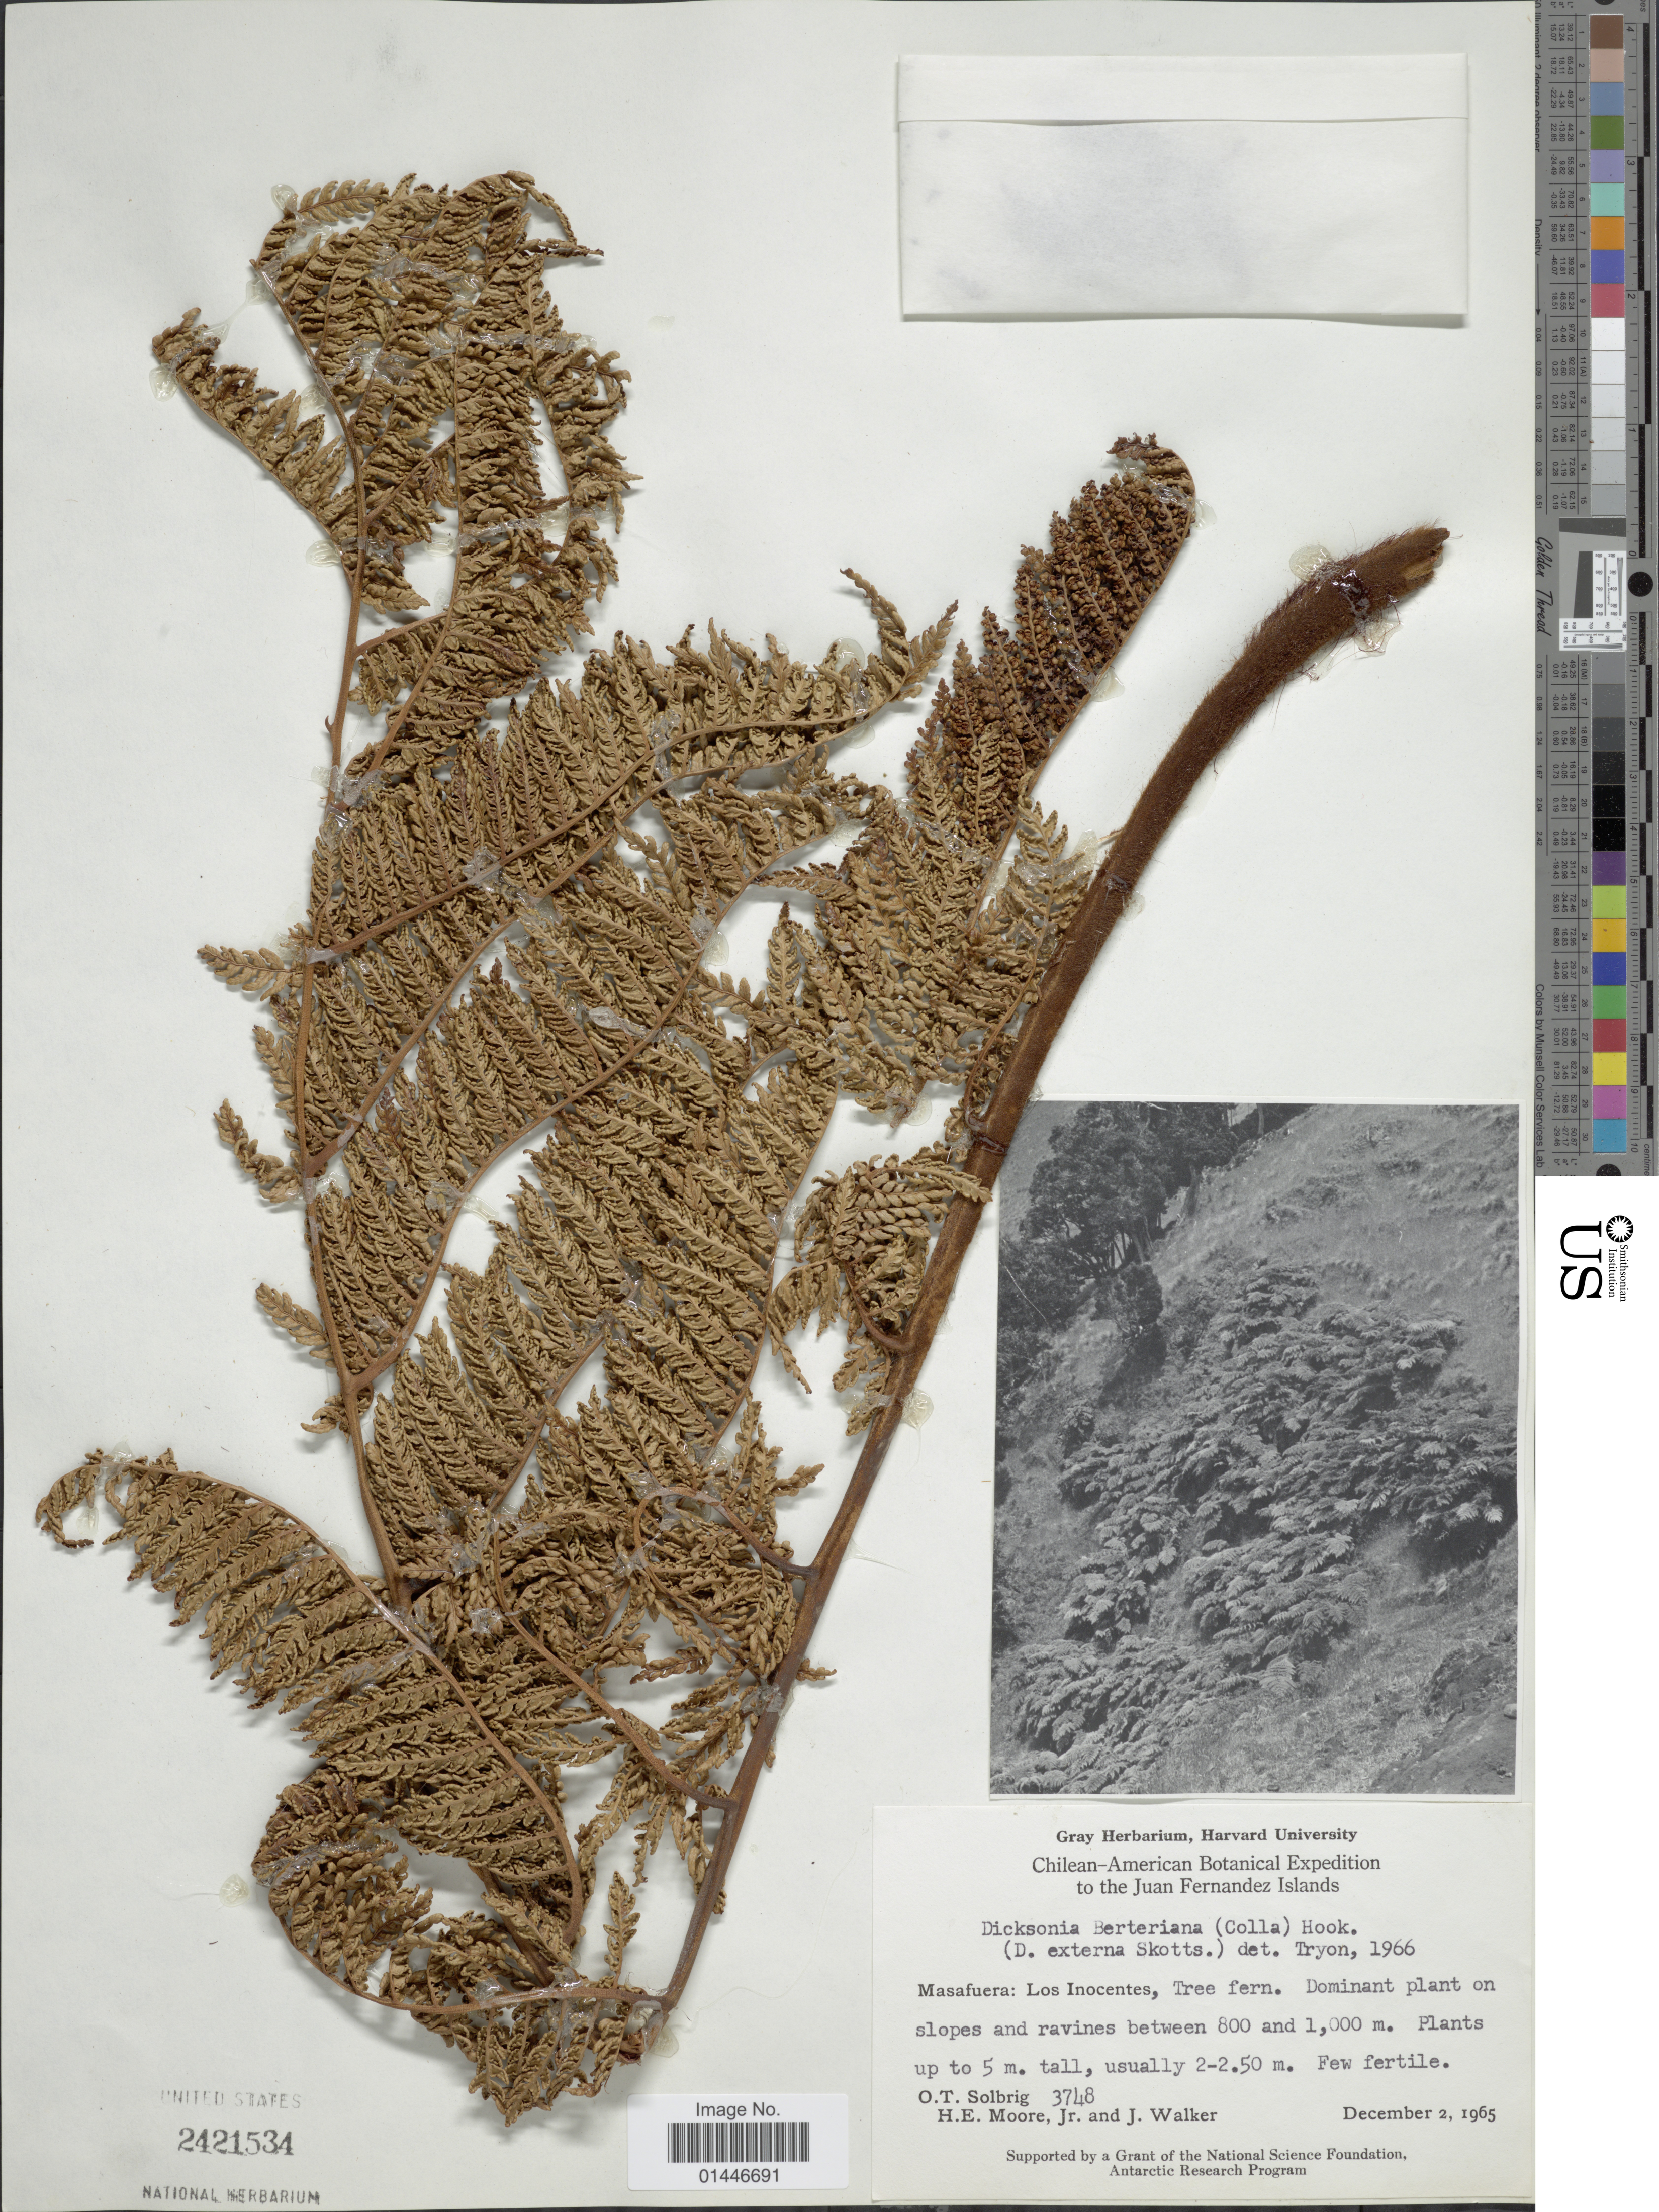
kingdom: Plantae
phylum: Tracheophyta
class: Polypodiopsida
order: Cyatheales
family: Dicksoniaceae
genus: Dicksonia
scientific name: Dicksonia berteriana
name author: (Colla) Hook.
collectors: O. T. Solbrig, H. Moore & J. Walker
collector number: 3748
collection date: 1965-12-02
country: Chile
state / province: Valparaíso (V)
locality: Juan Fernandez Islands,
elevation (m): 800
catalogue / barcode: US 2421534